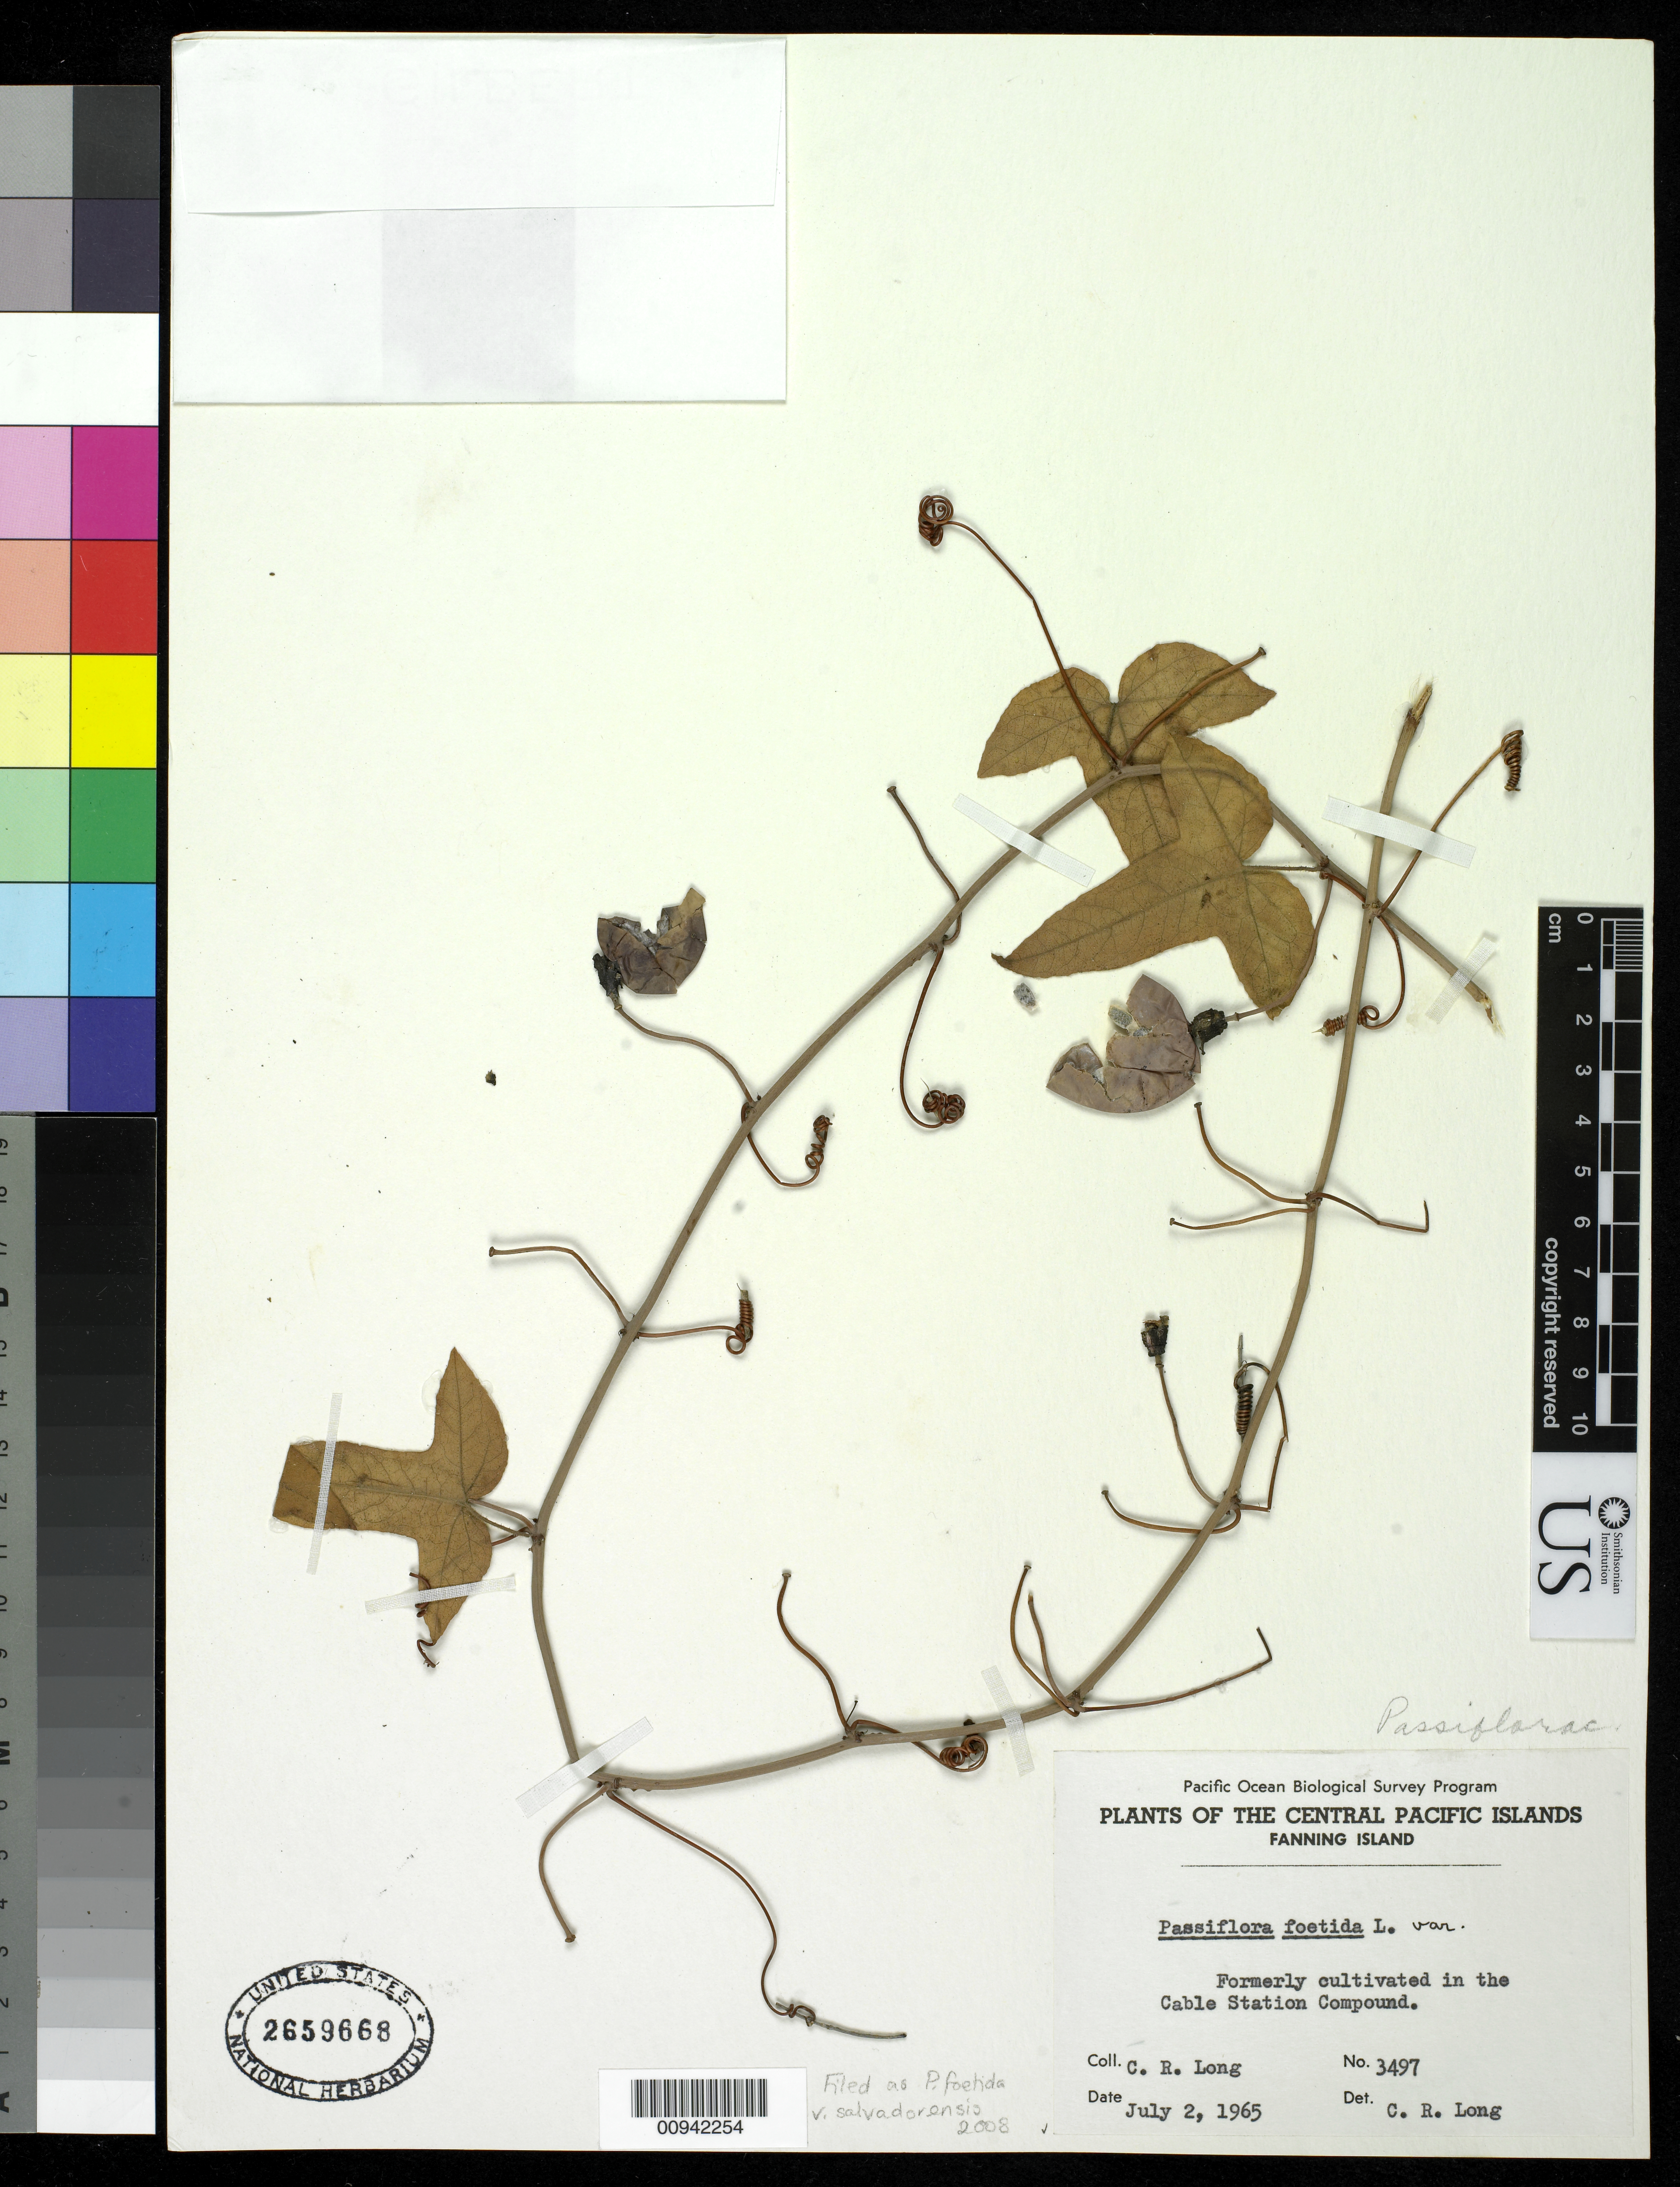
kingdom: Plantae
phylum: Tracheophyta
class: Magnoliopsida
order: Malpighiales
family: Passifloraceae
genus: Passiflora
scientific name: Passiflora foetida var. salvadorensis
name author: Killip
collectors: C. Long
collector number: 3497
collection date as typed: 02 Jul 1965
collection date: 1965-07-02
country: Kiribati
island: Tabuaeran (Fanning) Atoll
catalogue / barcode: US 2659668